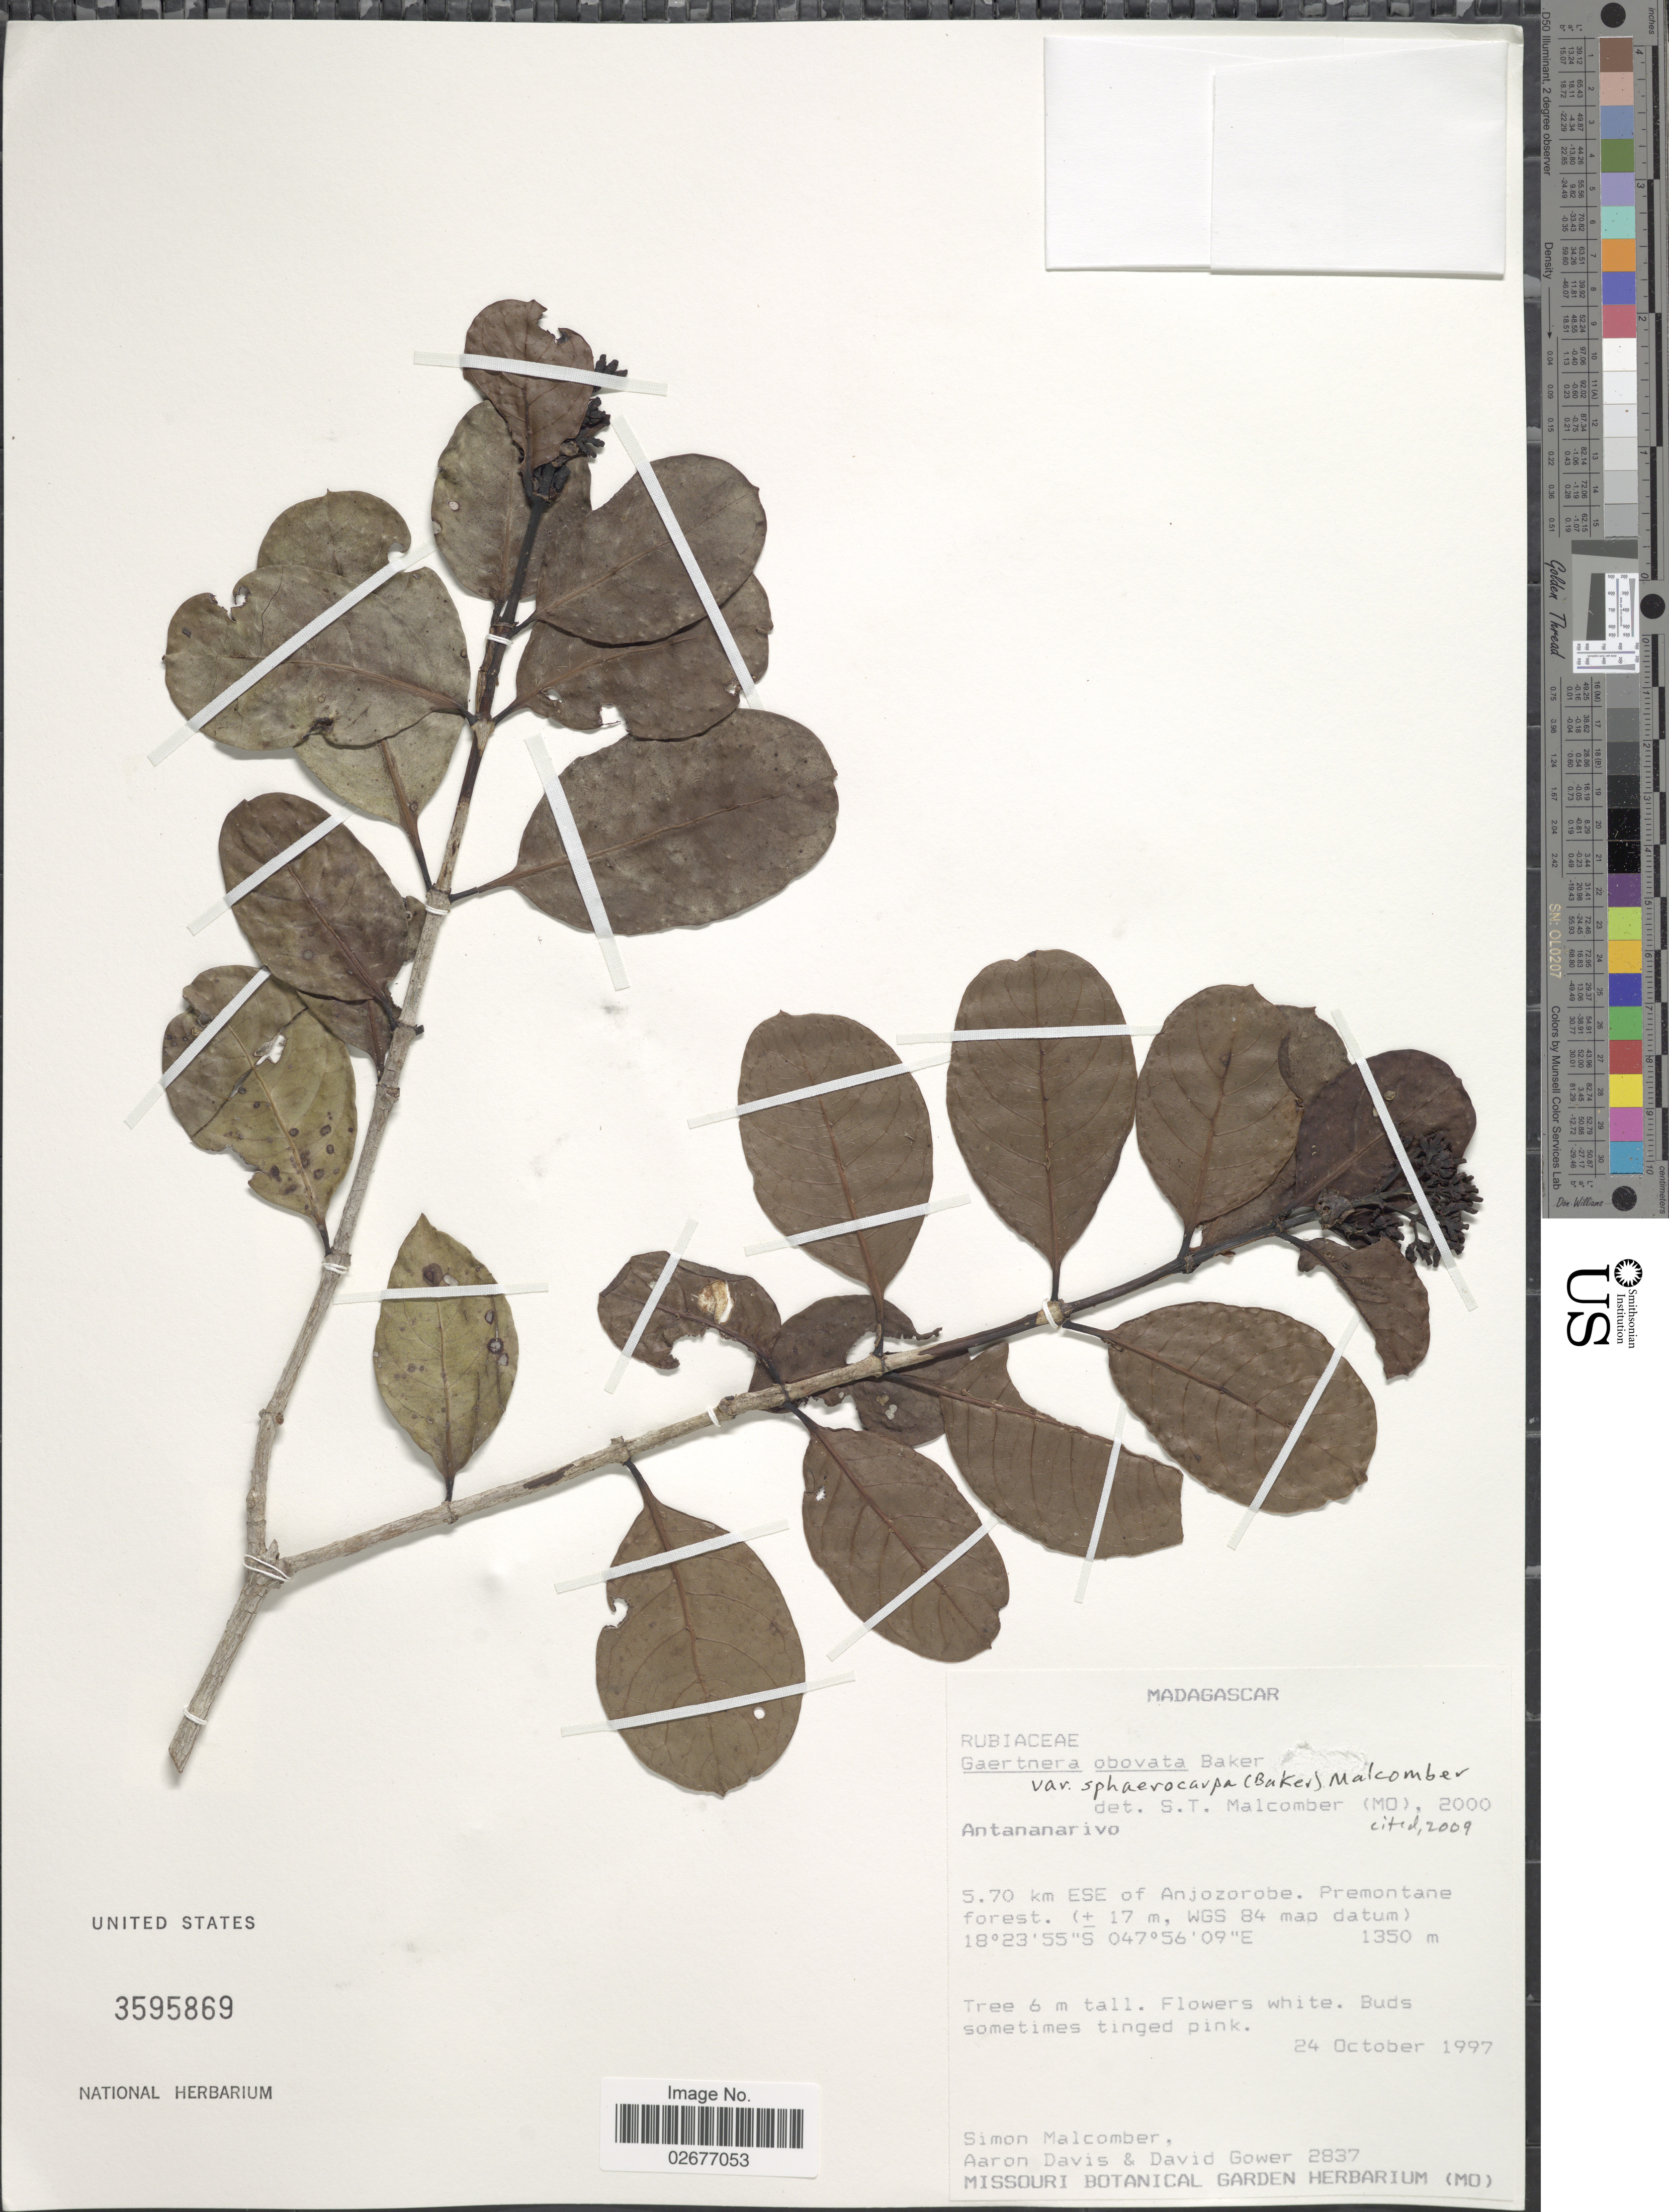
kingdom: Plantae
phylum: Tracheophyta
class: Magnoliopsida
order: Gentianales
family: Rubiaceae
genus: Gaertnera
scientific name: Gaertnera obovata var. sphaerocarpa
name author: (Baker) Malcomber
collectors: S. T. Malcomber, A. P. Davis & D. Gower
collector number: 2837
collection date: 1997-10-24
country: Madagascar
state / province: Analamanga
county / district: Anjozorobe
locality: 5.70 km ESE of Anjozorobe, Premontane forest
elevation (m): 1350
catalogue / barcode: US 3595869